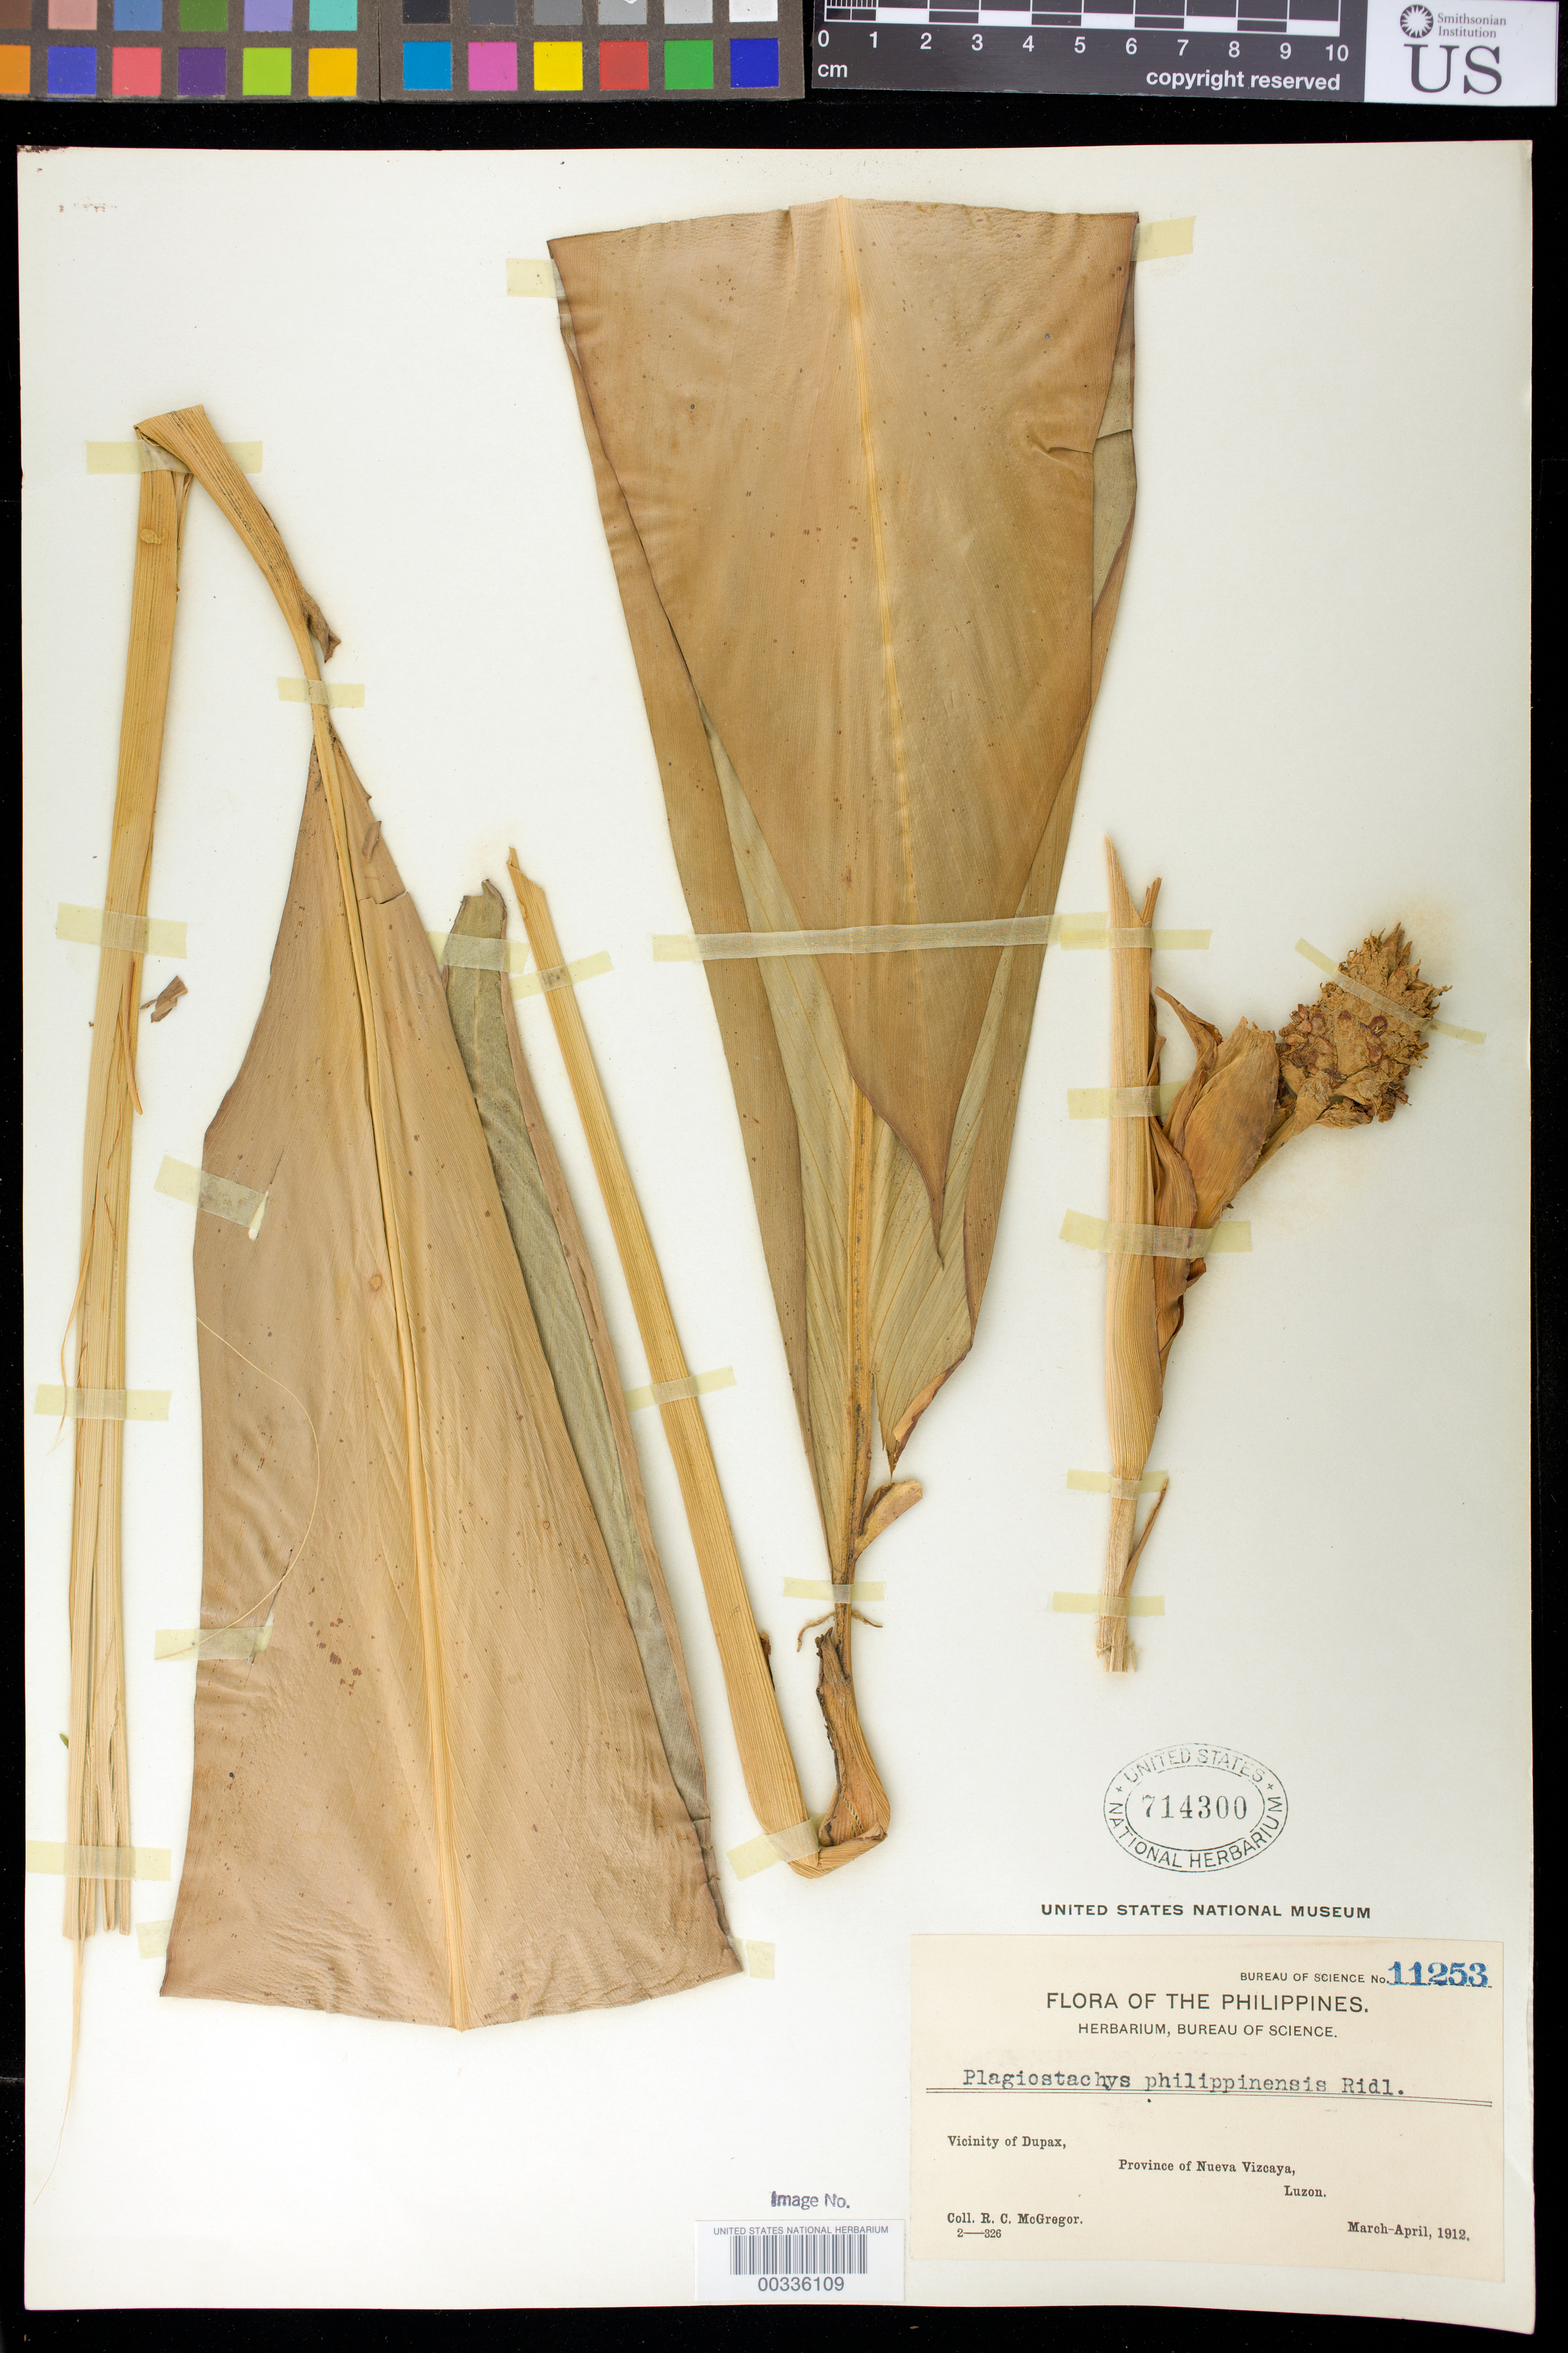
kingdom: Plantae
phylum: Tracheophyta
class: Liliopsida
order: Zingiberales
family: Zingiberaceae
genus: Plagiostachys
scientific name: Plagiostachys philippinensis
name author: Ridl. in Elmer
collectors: R. C. McGregor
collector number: Bur. Sci. 11253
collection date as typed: Mar 1912 to -- Apr 1912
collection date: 1912-03/1912-04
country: Philippines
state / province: Cagayan Valley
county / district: Nueva Vizcaya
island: Luzon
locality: Vicinity of dupax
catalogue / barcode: US 714300